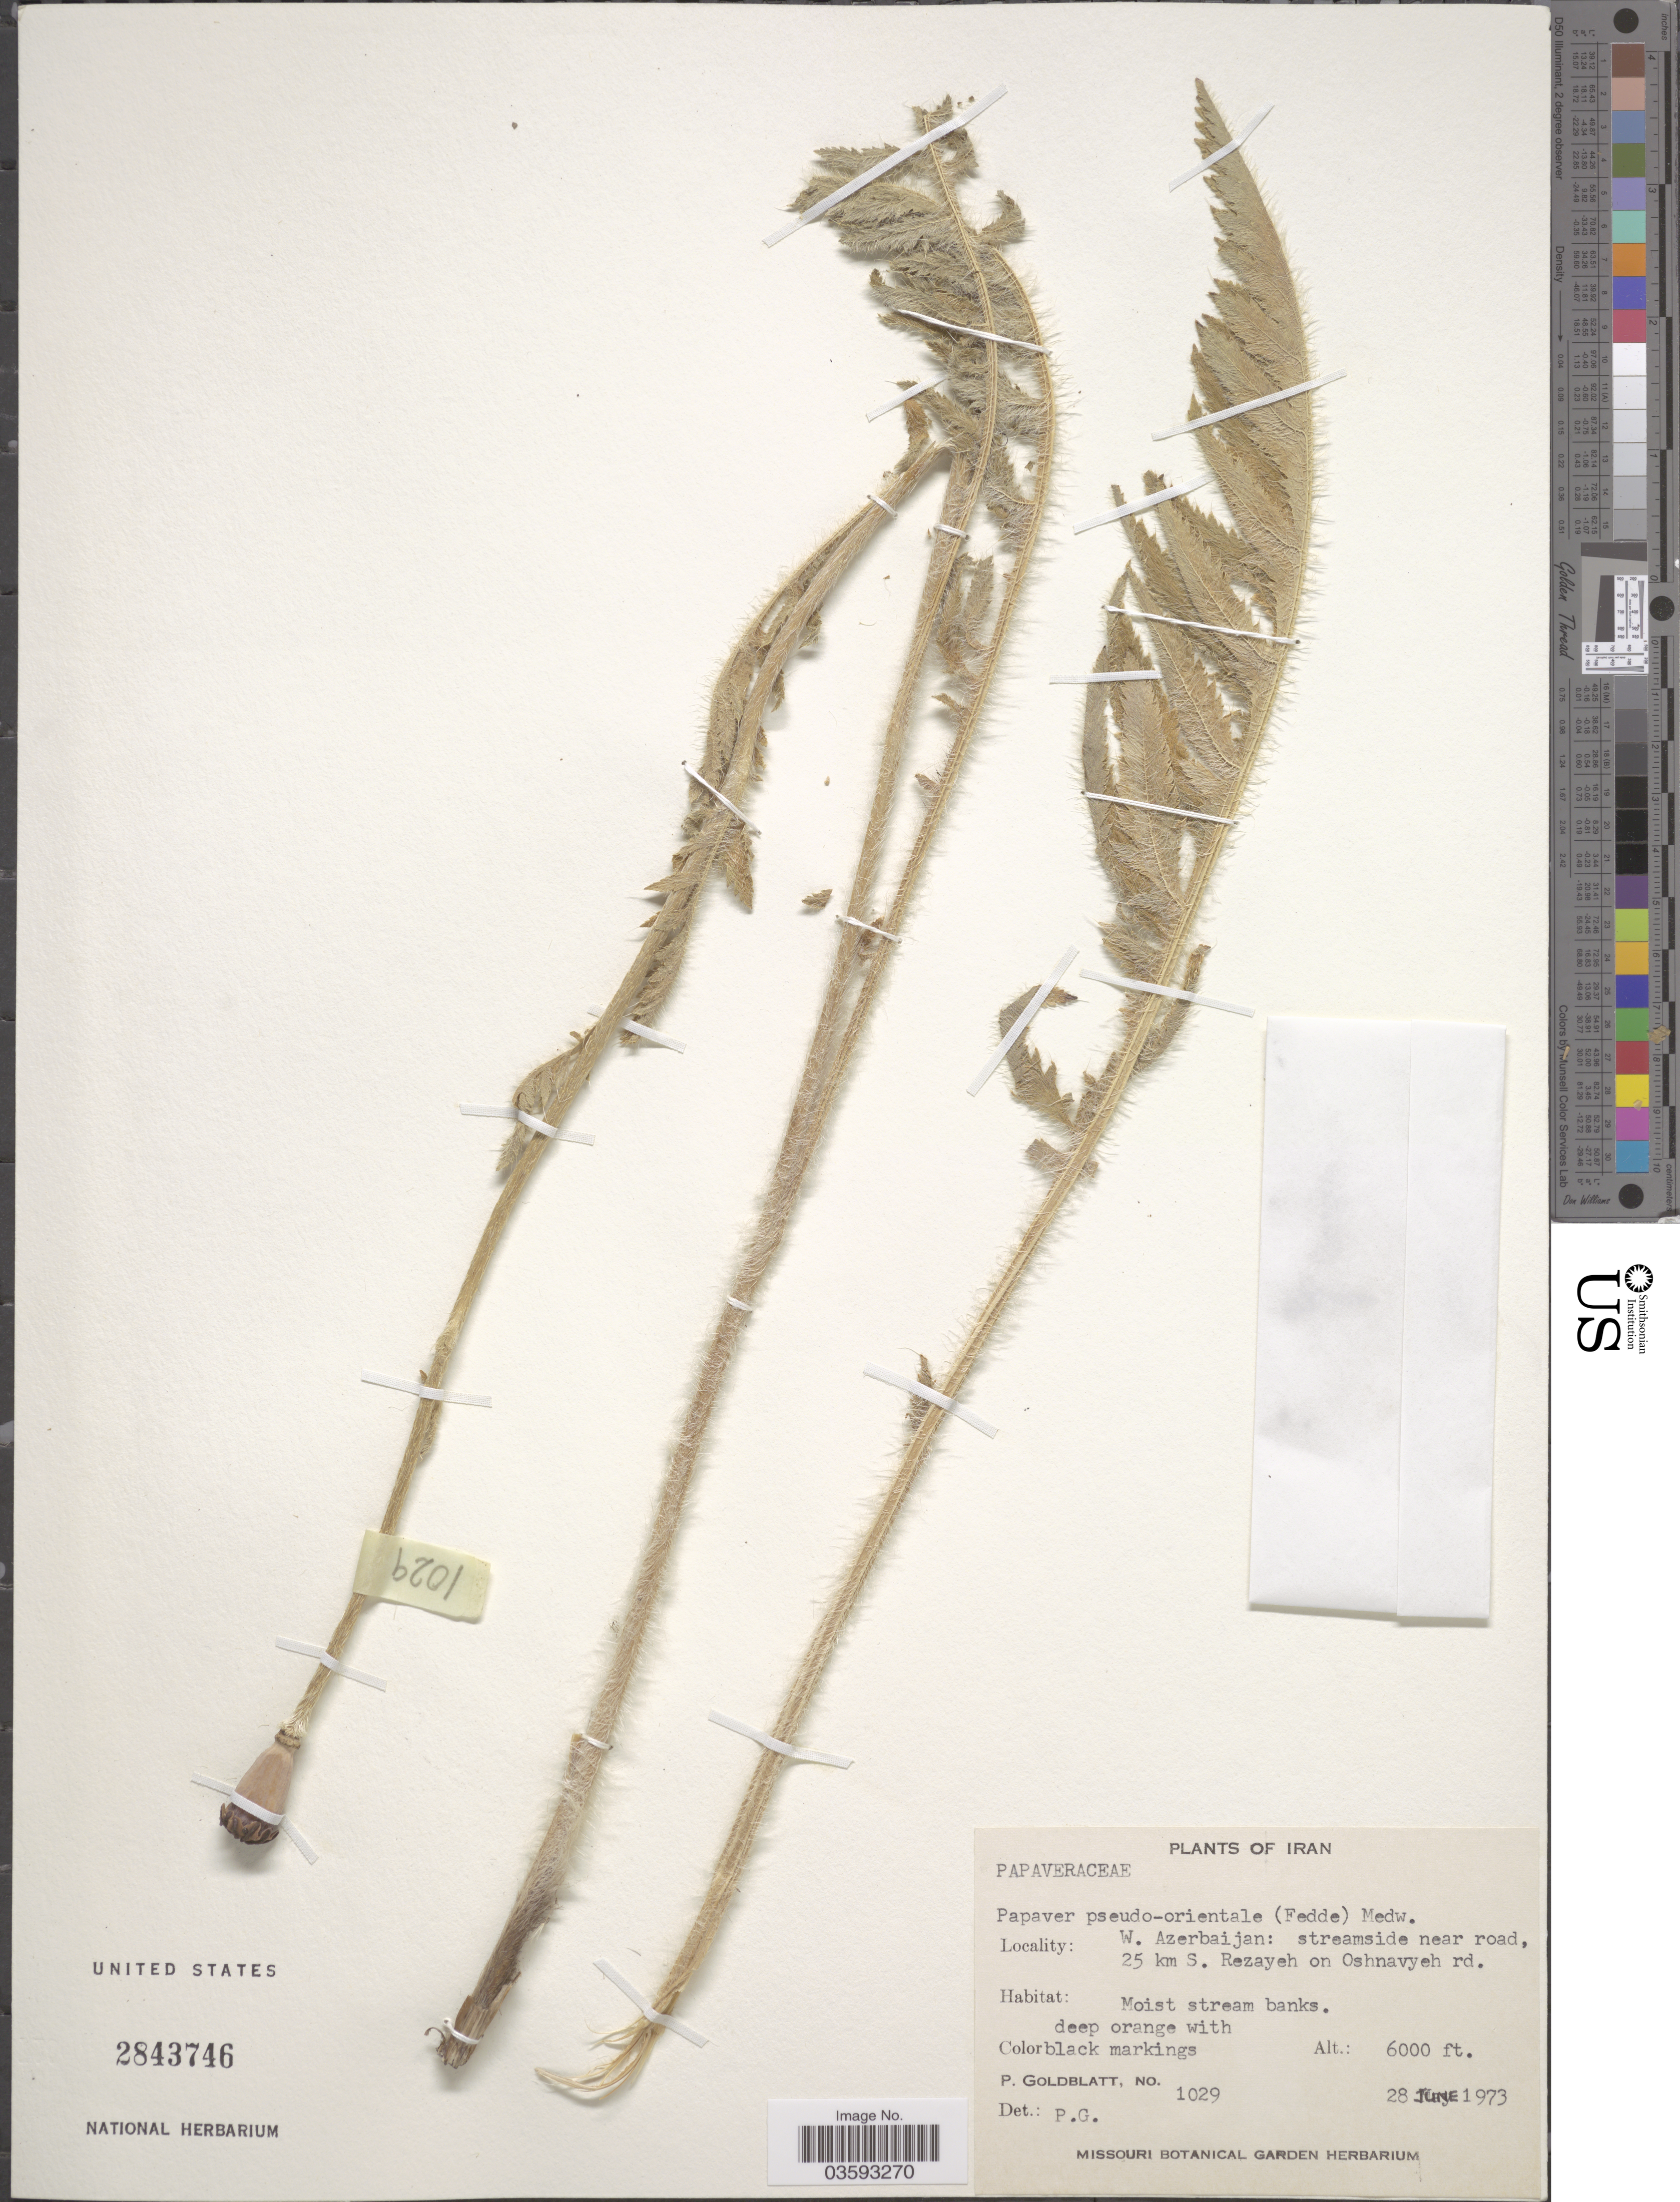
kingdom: Plantae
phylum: Tracheophyta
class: Magnoliopsida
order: Ranunculales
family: Papaveraceae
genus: Papaver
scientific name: Papaver pseudo-orientale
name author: Medvedeva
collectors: P. Goldblatt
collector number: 1029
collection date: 1973-06-28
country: Iran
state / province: West Azarbaijan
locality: W. Azerbaijan: streamside near road, 25 km S. Rezayeh on Oshnavyeh rd.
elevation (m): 1829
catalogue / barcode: US 2843746